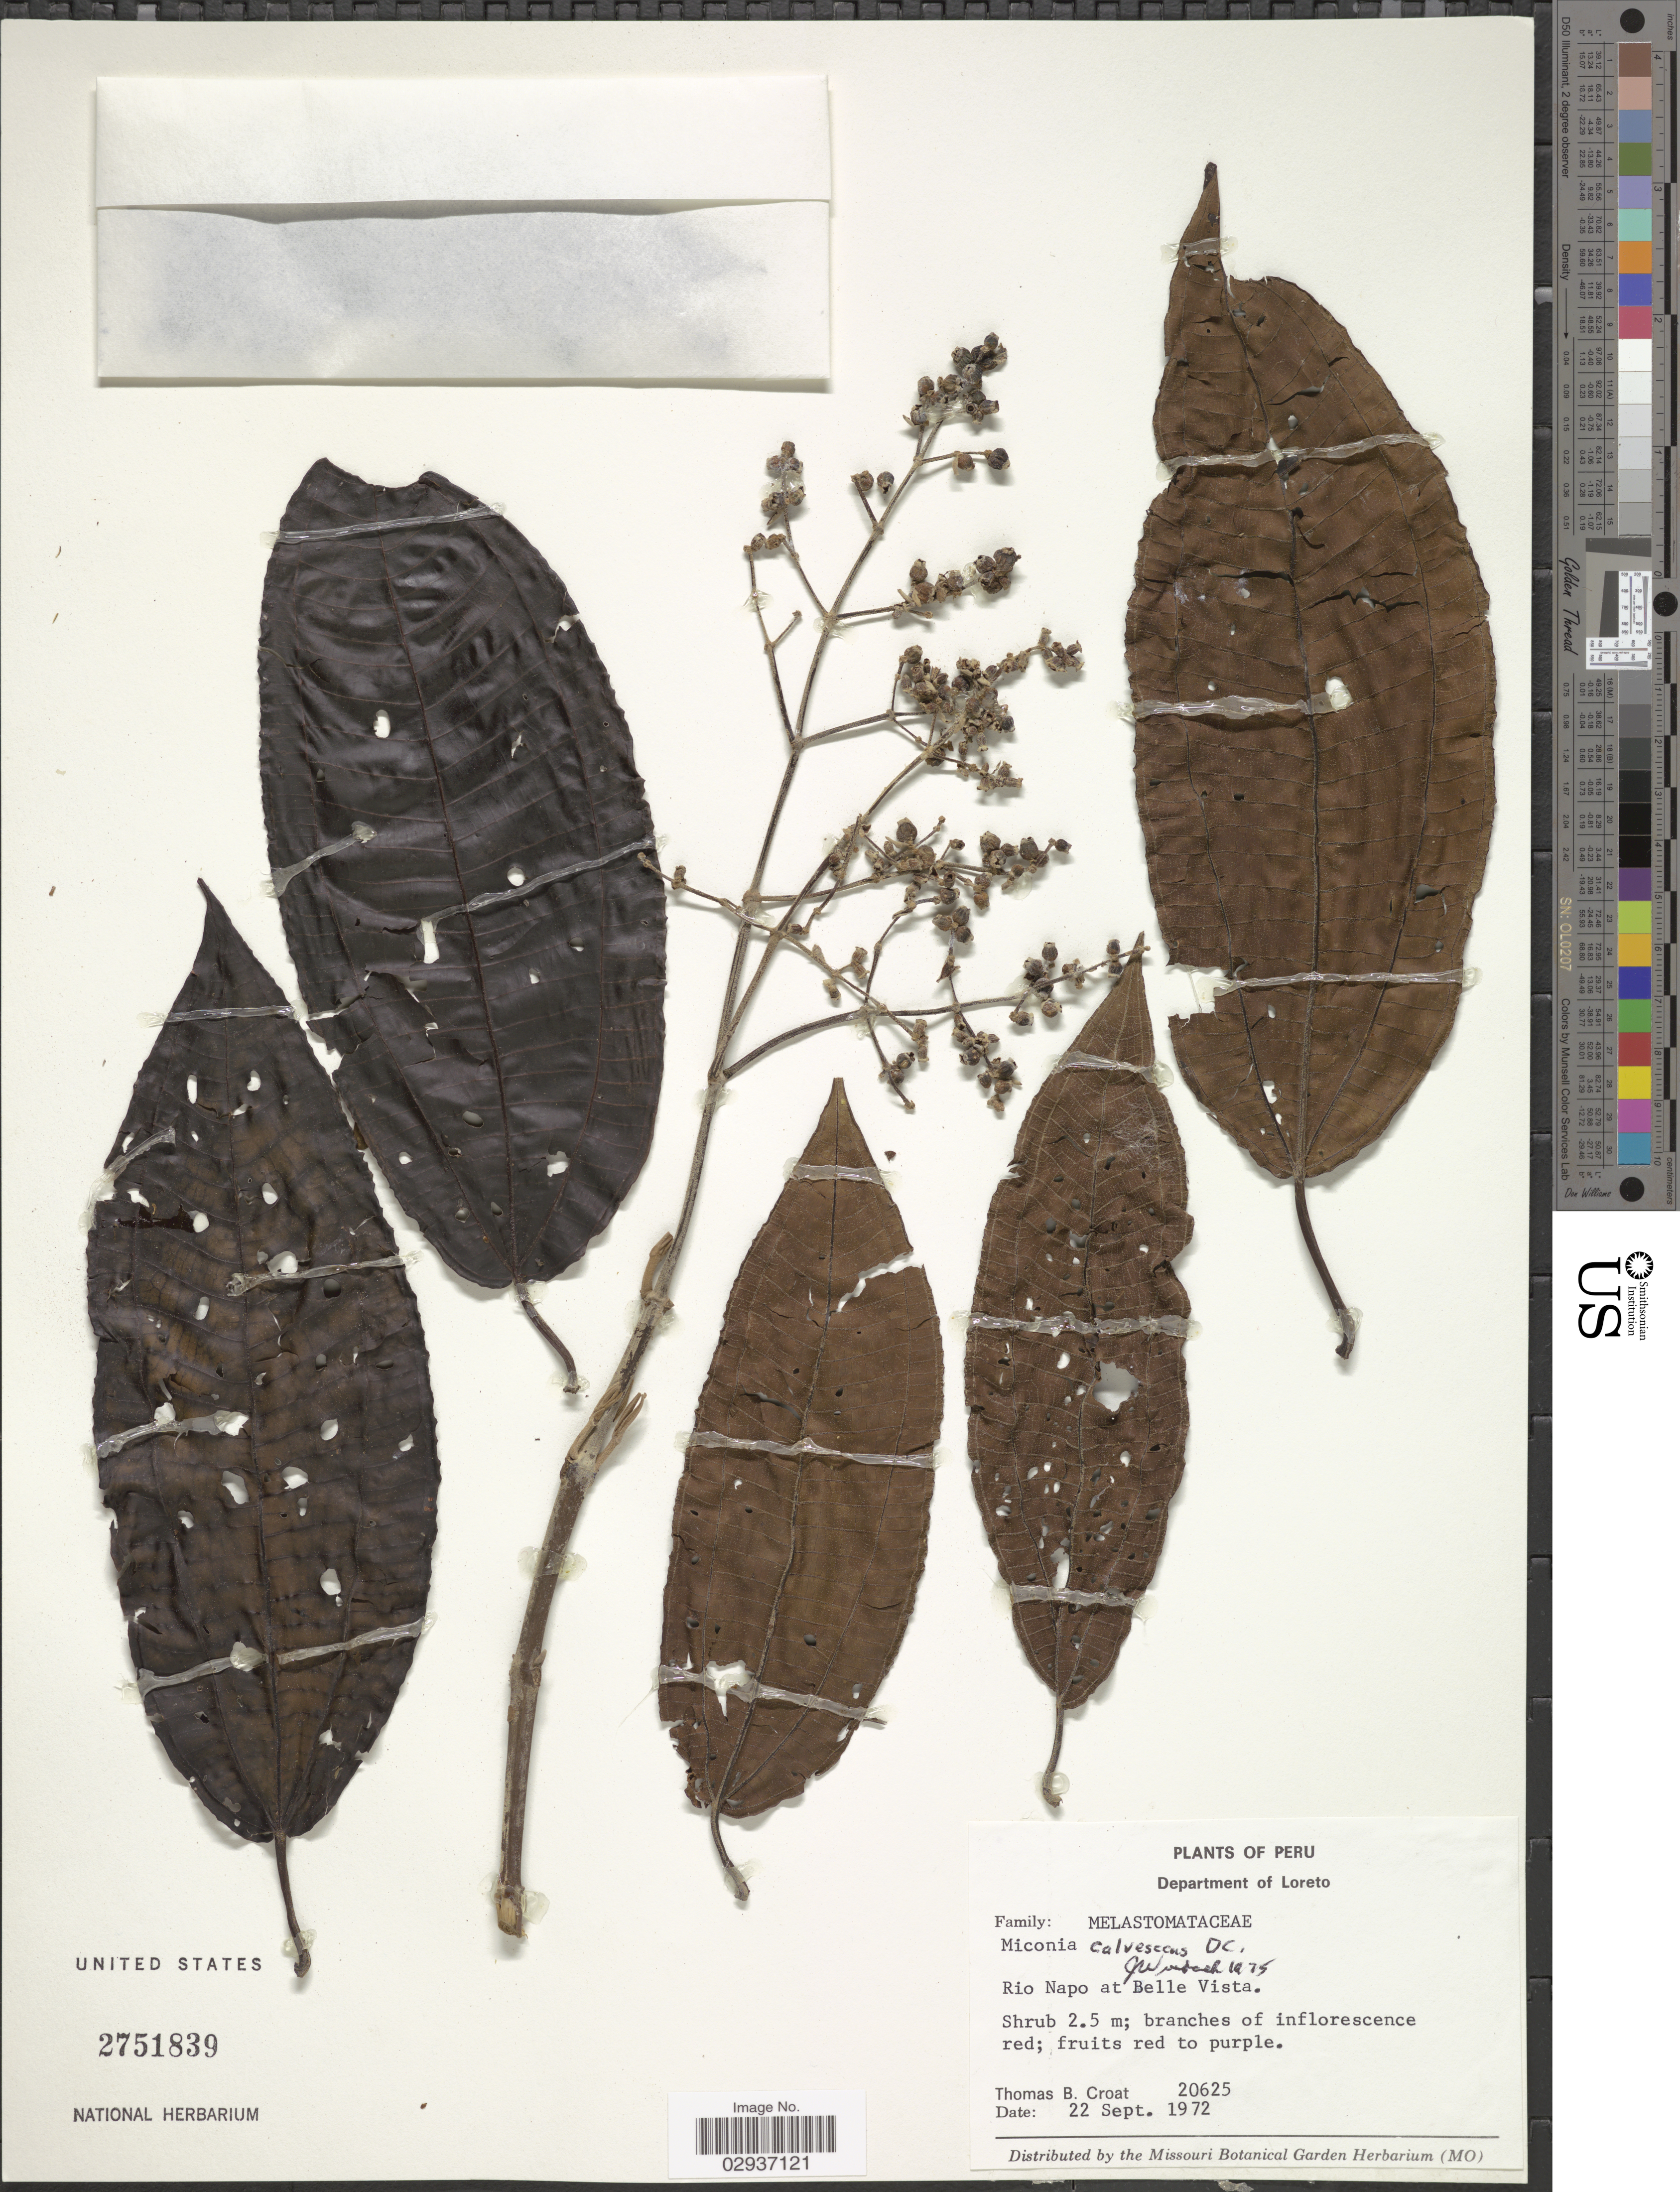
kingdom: Plantae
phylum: Tracheophyta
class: Magnoliopsida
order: Myrtales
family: Melastomataceae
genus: Miconia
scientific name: Miconia calvescens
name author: DC.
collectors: T. B. Croat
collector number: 20625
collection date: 1972-09-22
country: Peru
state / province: Loreto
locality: Department of Loreto. Rio Napo at Belle Vista.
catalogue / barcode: US 2751839